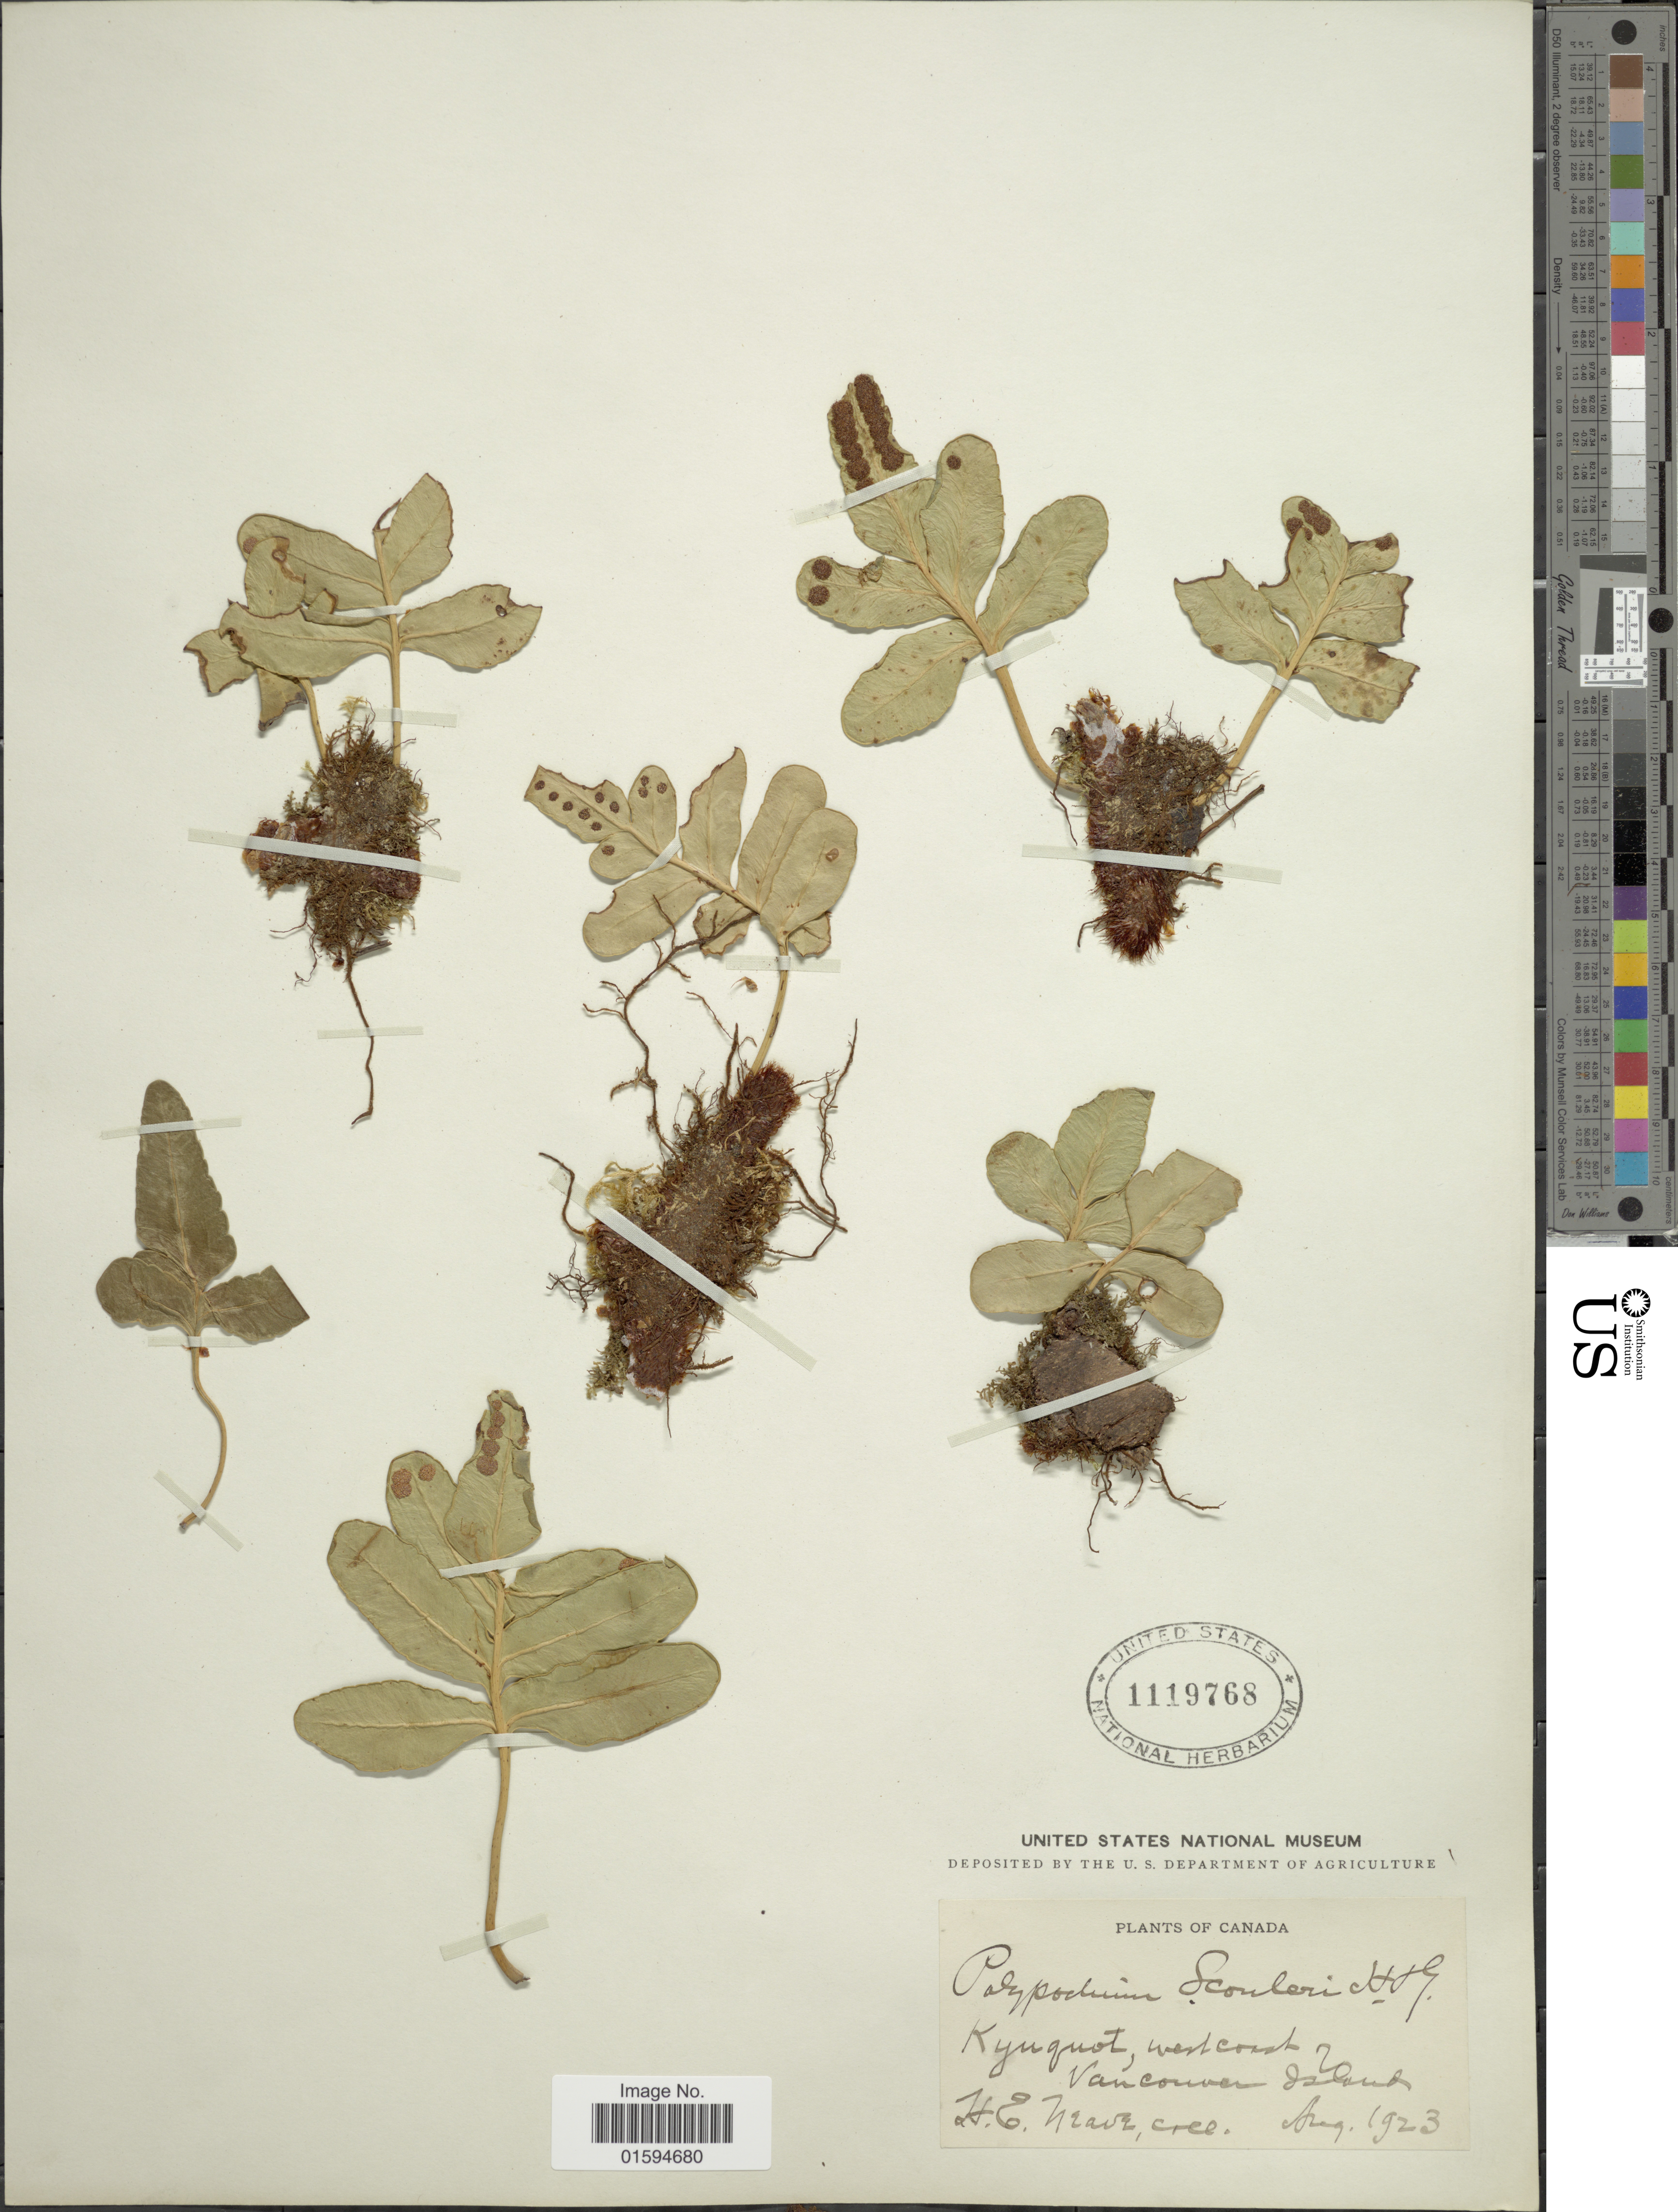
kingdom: Plantae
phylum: Tracheophyta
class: Polypodiopsida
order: Polypodiales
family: Polypodiaceae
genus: Polypodium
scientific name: Polypodium scouleri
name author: Hook. & Grev.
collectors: H. Neave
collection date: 1923-08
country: Canada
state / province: British Columbia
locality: Kyuquot, west coast of Vancouver Island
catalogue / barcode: US 1119768